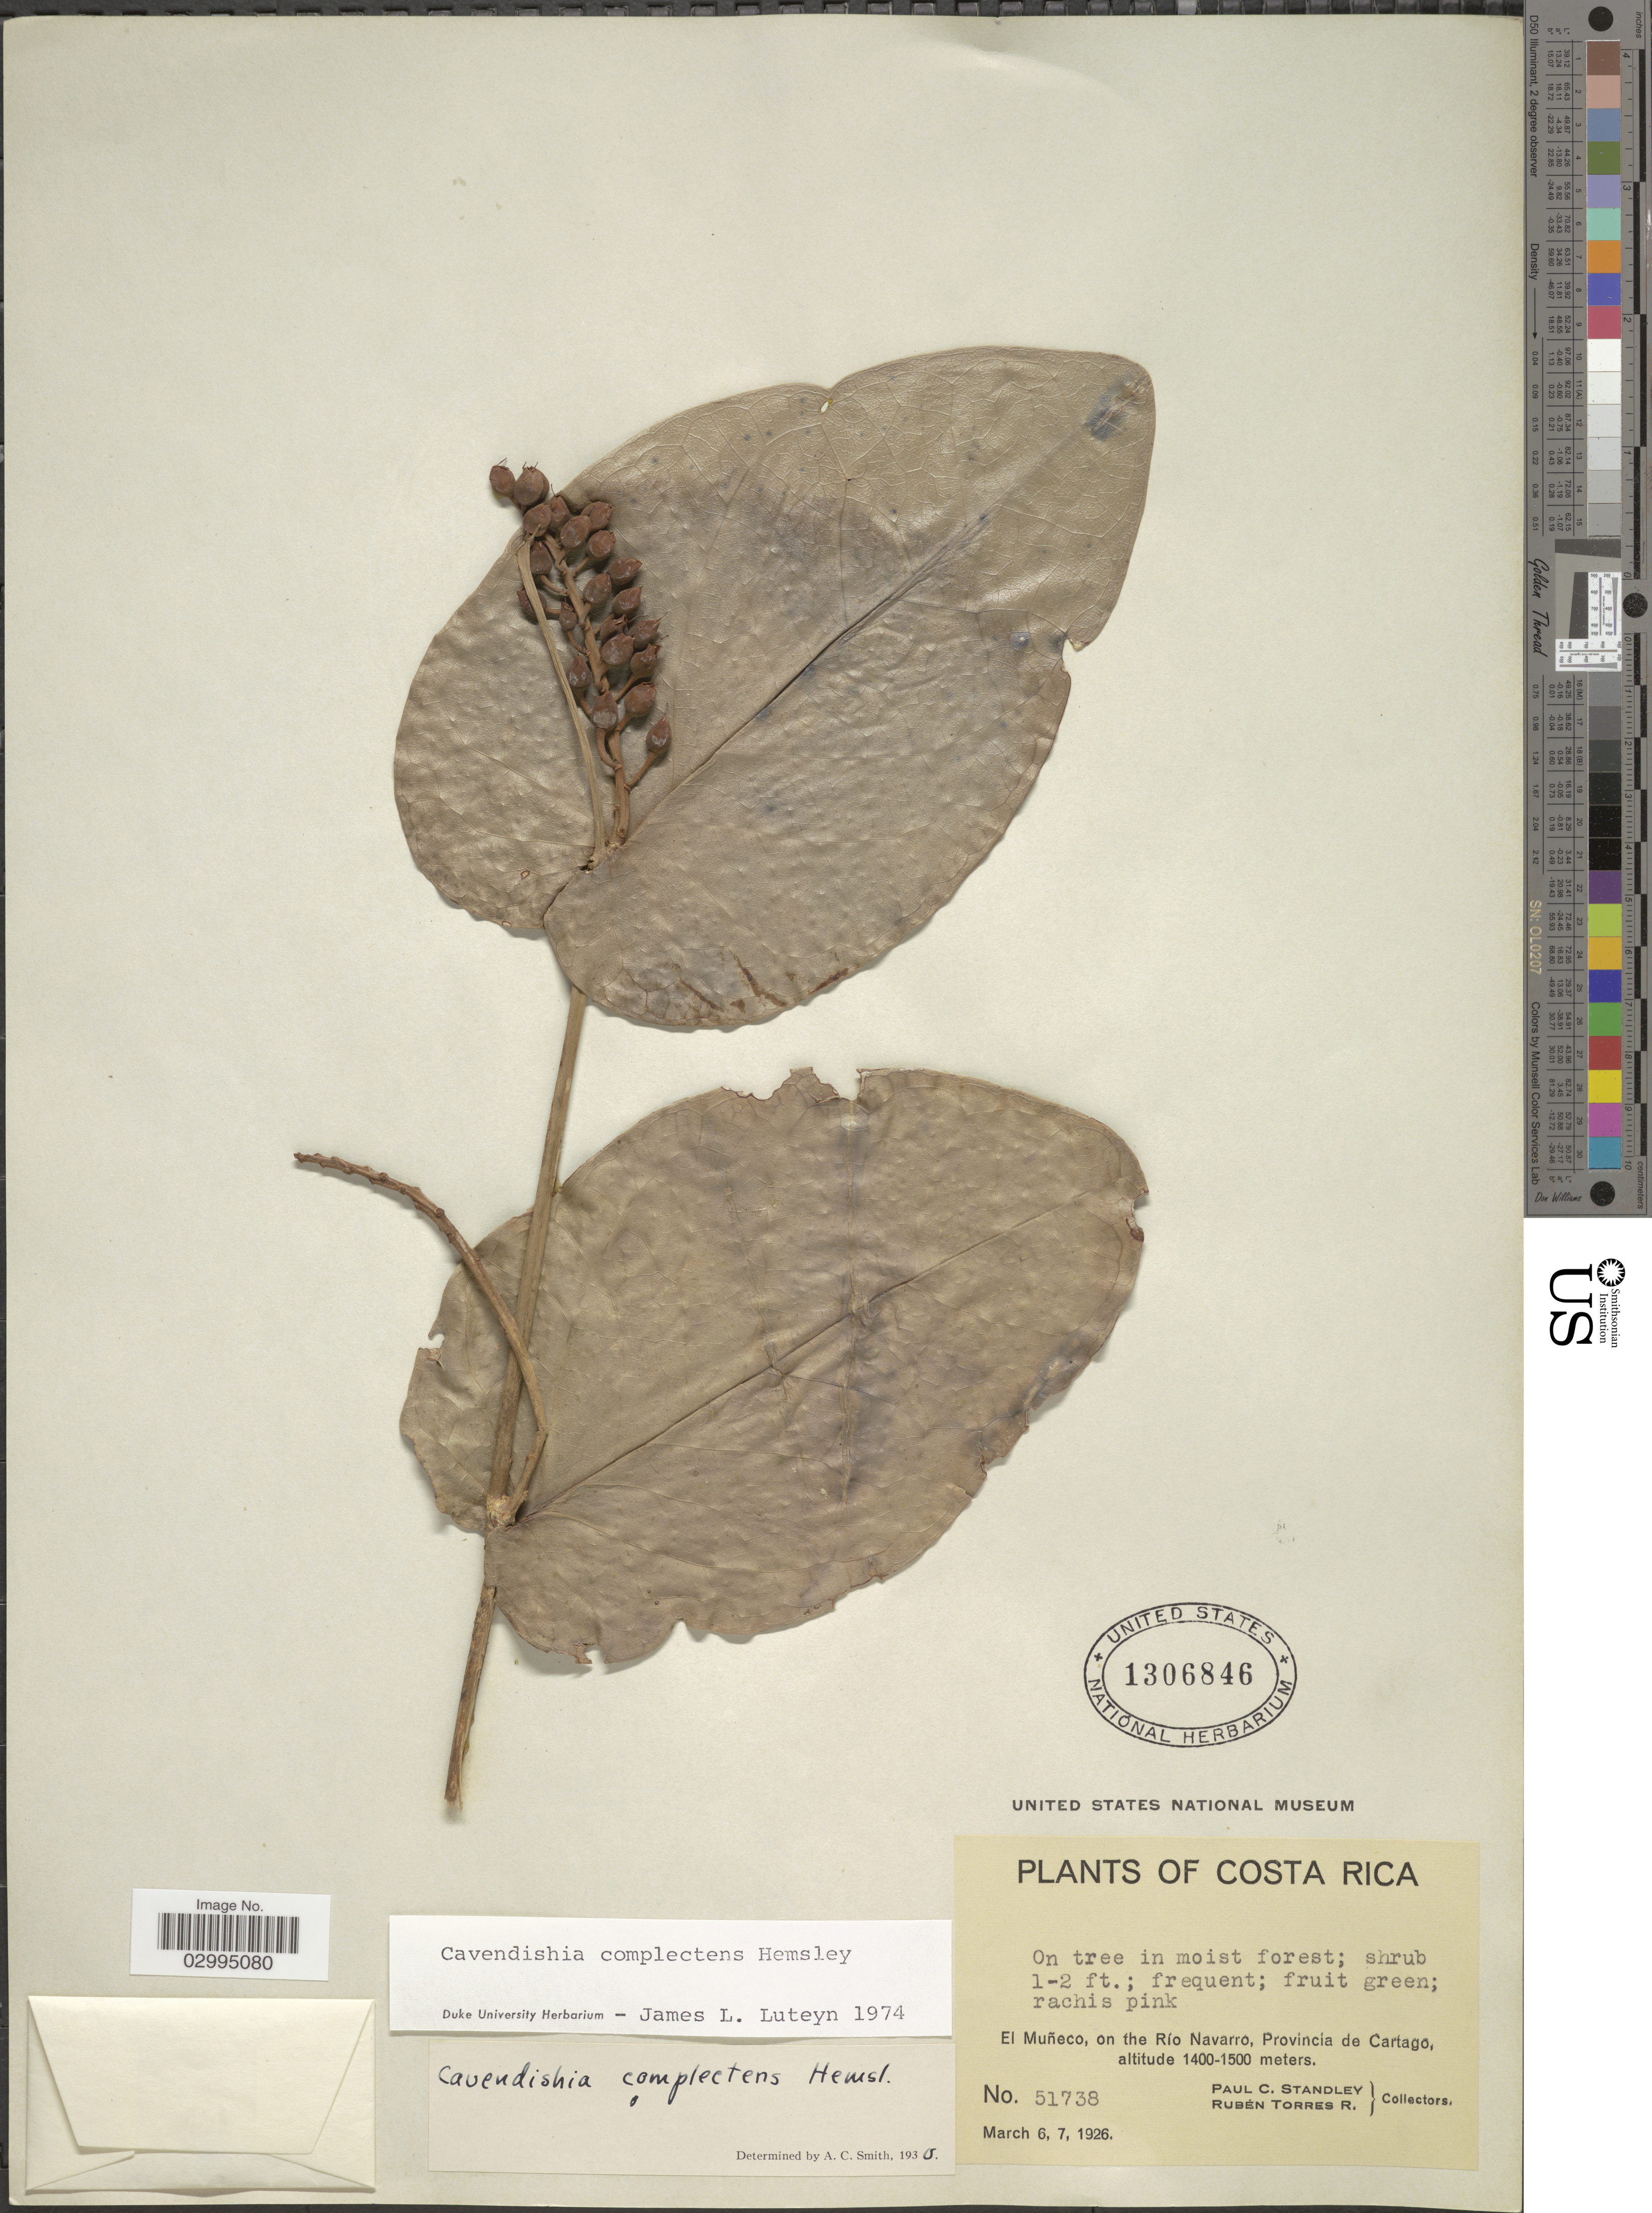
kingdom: Plantae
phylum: Tracheophyta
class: Magnoliopsida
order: Ericales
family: Ericaceae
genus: Cavendishia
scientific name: Cavendishia complectens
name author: Hemsl.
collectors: P. C. Standley & R. Torres Rojas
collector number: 51738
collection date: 1926-03-06/1926-03-07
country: Costa Rica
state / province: Cartago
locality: El Muñeco, on the Río Navarro, Provincia de Cartago.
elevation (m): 1400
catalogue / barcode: US 1306846